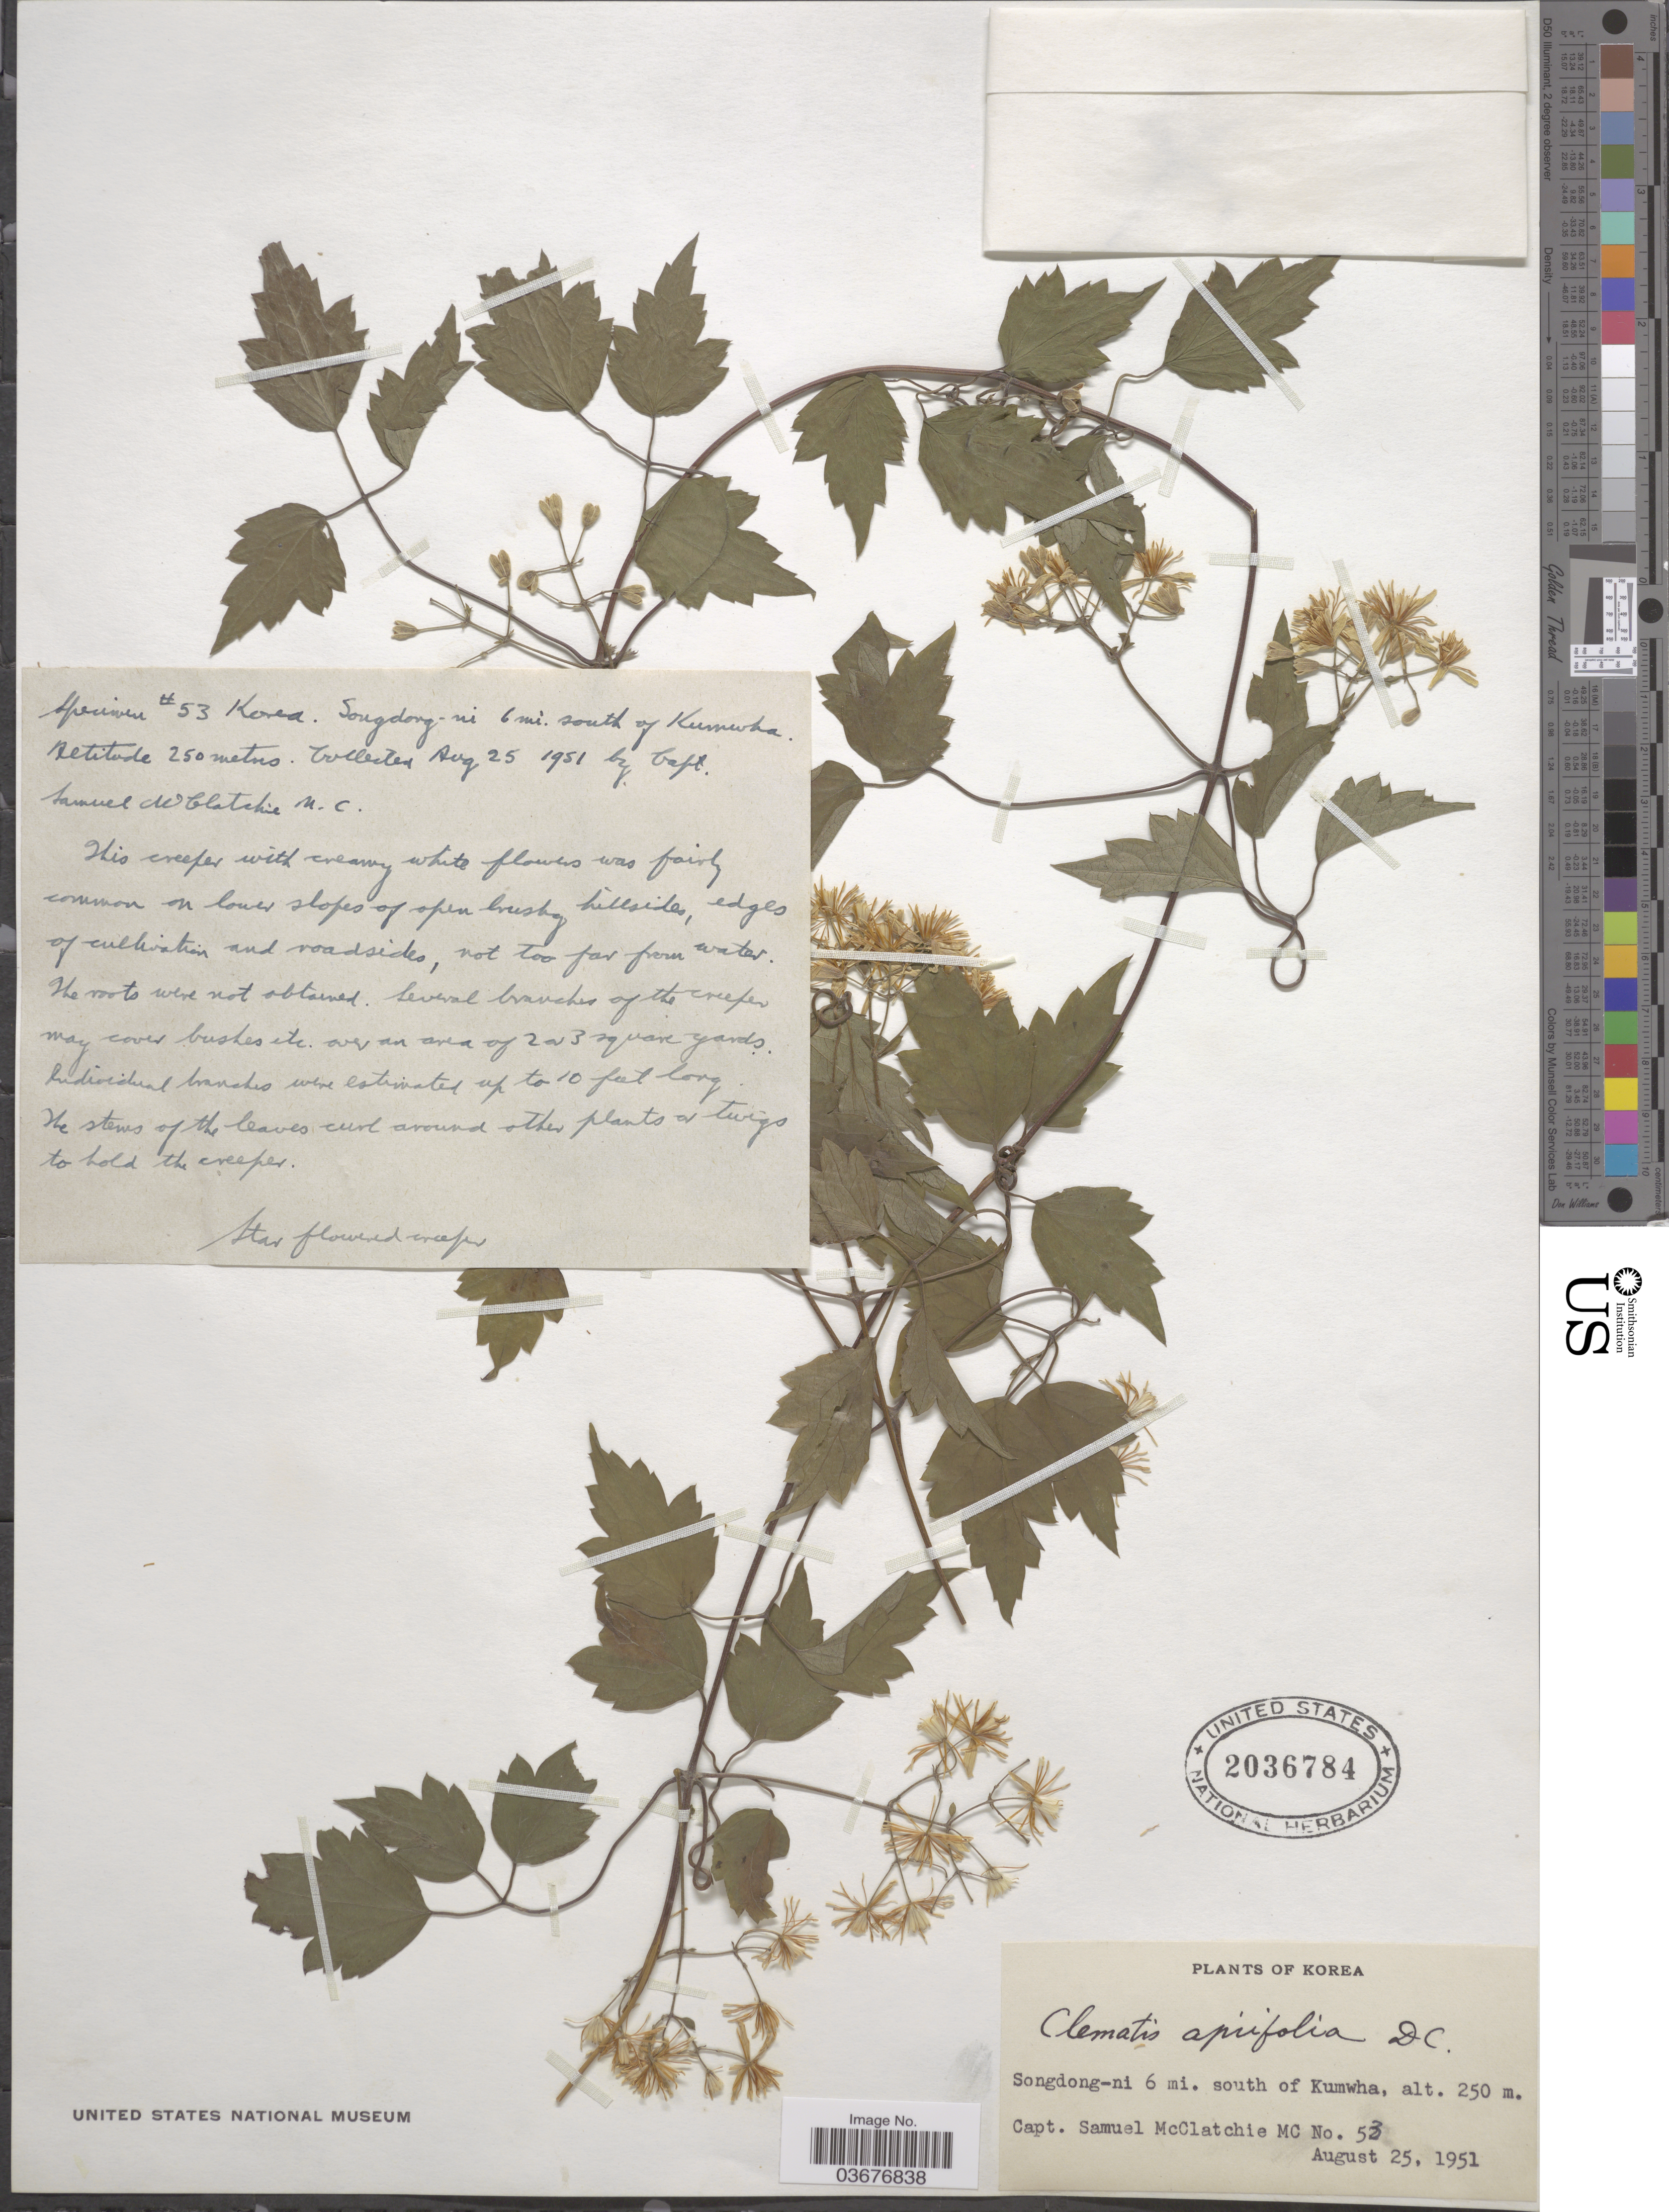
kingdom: Plantae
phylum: Tracheophyta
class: Magnoliopsida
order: Ranunculales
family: Ranunculaceae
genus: Clematis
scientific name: Clematis apiifolia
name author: DC.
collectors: S. McClatchie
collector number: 53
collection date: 1951-08-25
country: North Korea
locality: Songdong-ni 6 mi. south of Kumwha.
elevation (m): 250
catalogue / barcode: US 2036784